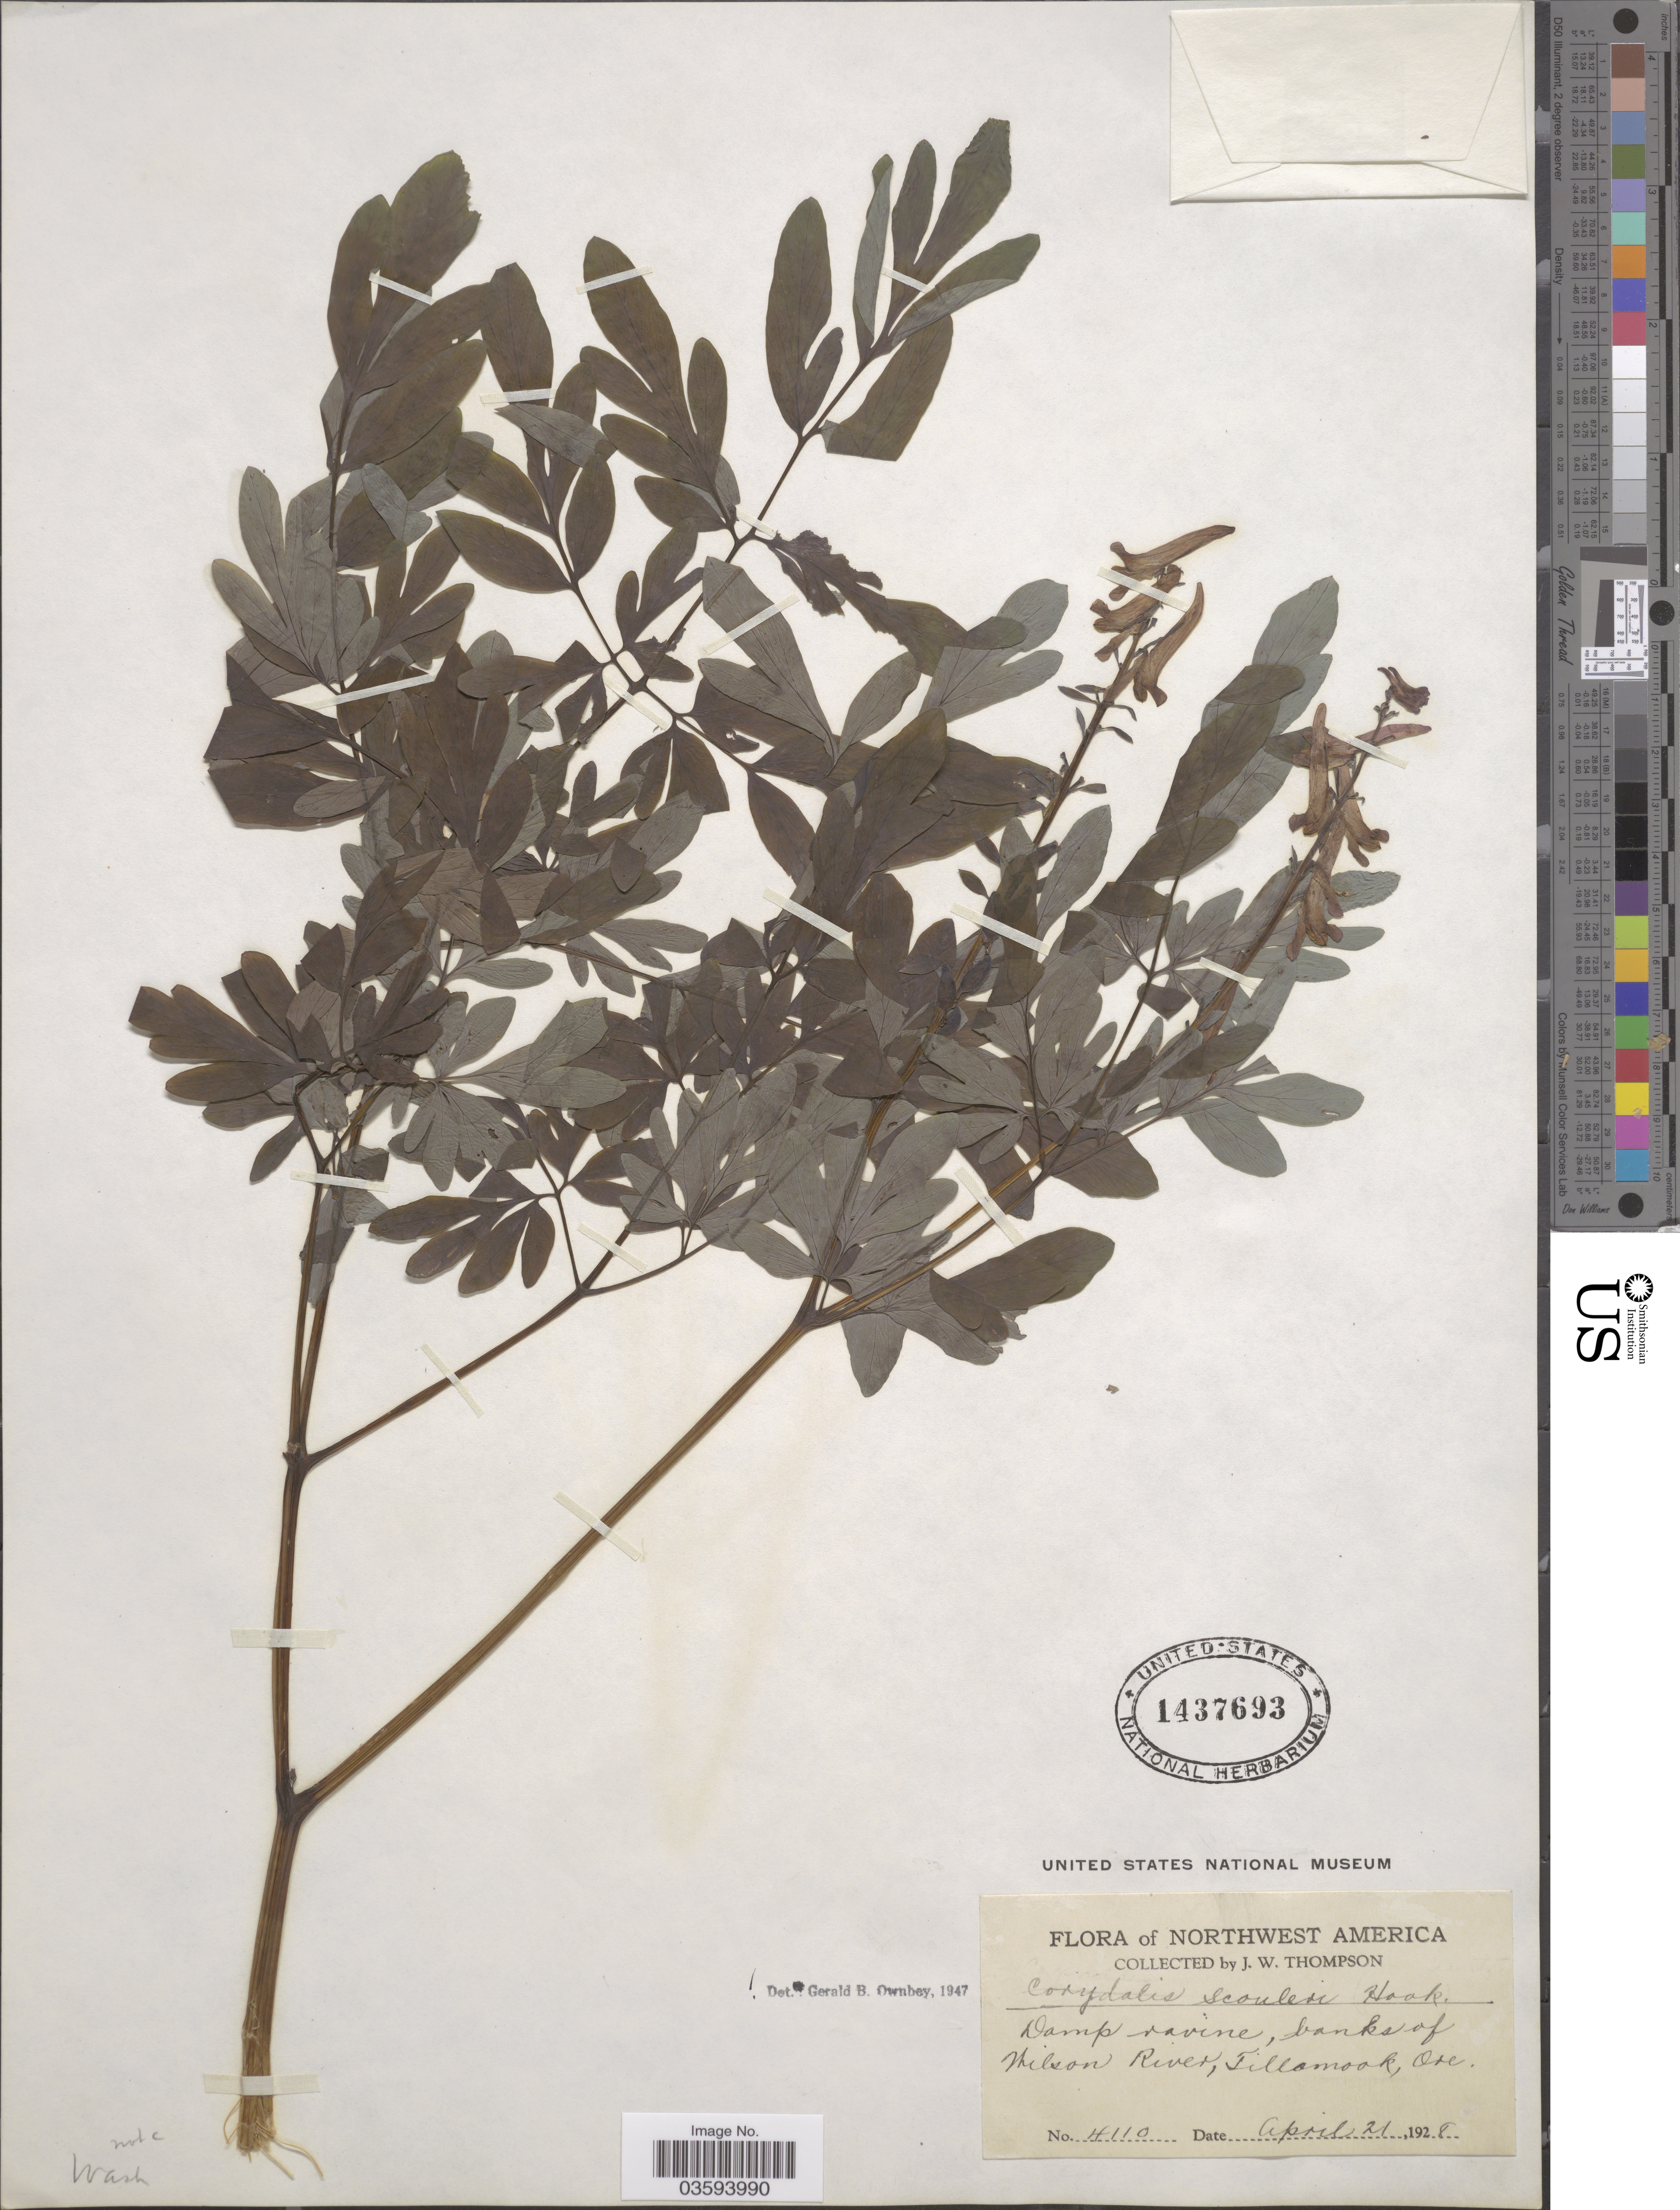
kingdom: Plantae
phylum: Tracheophyta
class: Magnoliopsida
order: Ranunculales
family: Papaveraceae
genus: Corydalis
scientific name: Corydalis scouleri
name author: Hook.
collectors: J. Thompson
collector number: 4110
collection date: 1928-04-21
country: United States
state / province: Oregon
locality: Northwest America. Damp ravine, banks of Wilson River, Tillamook.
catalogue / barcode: US 1437693